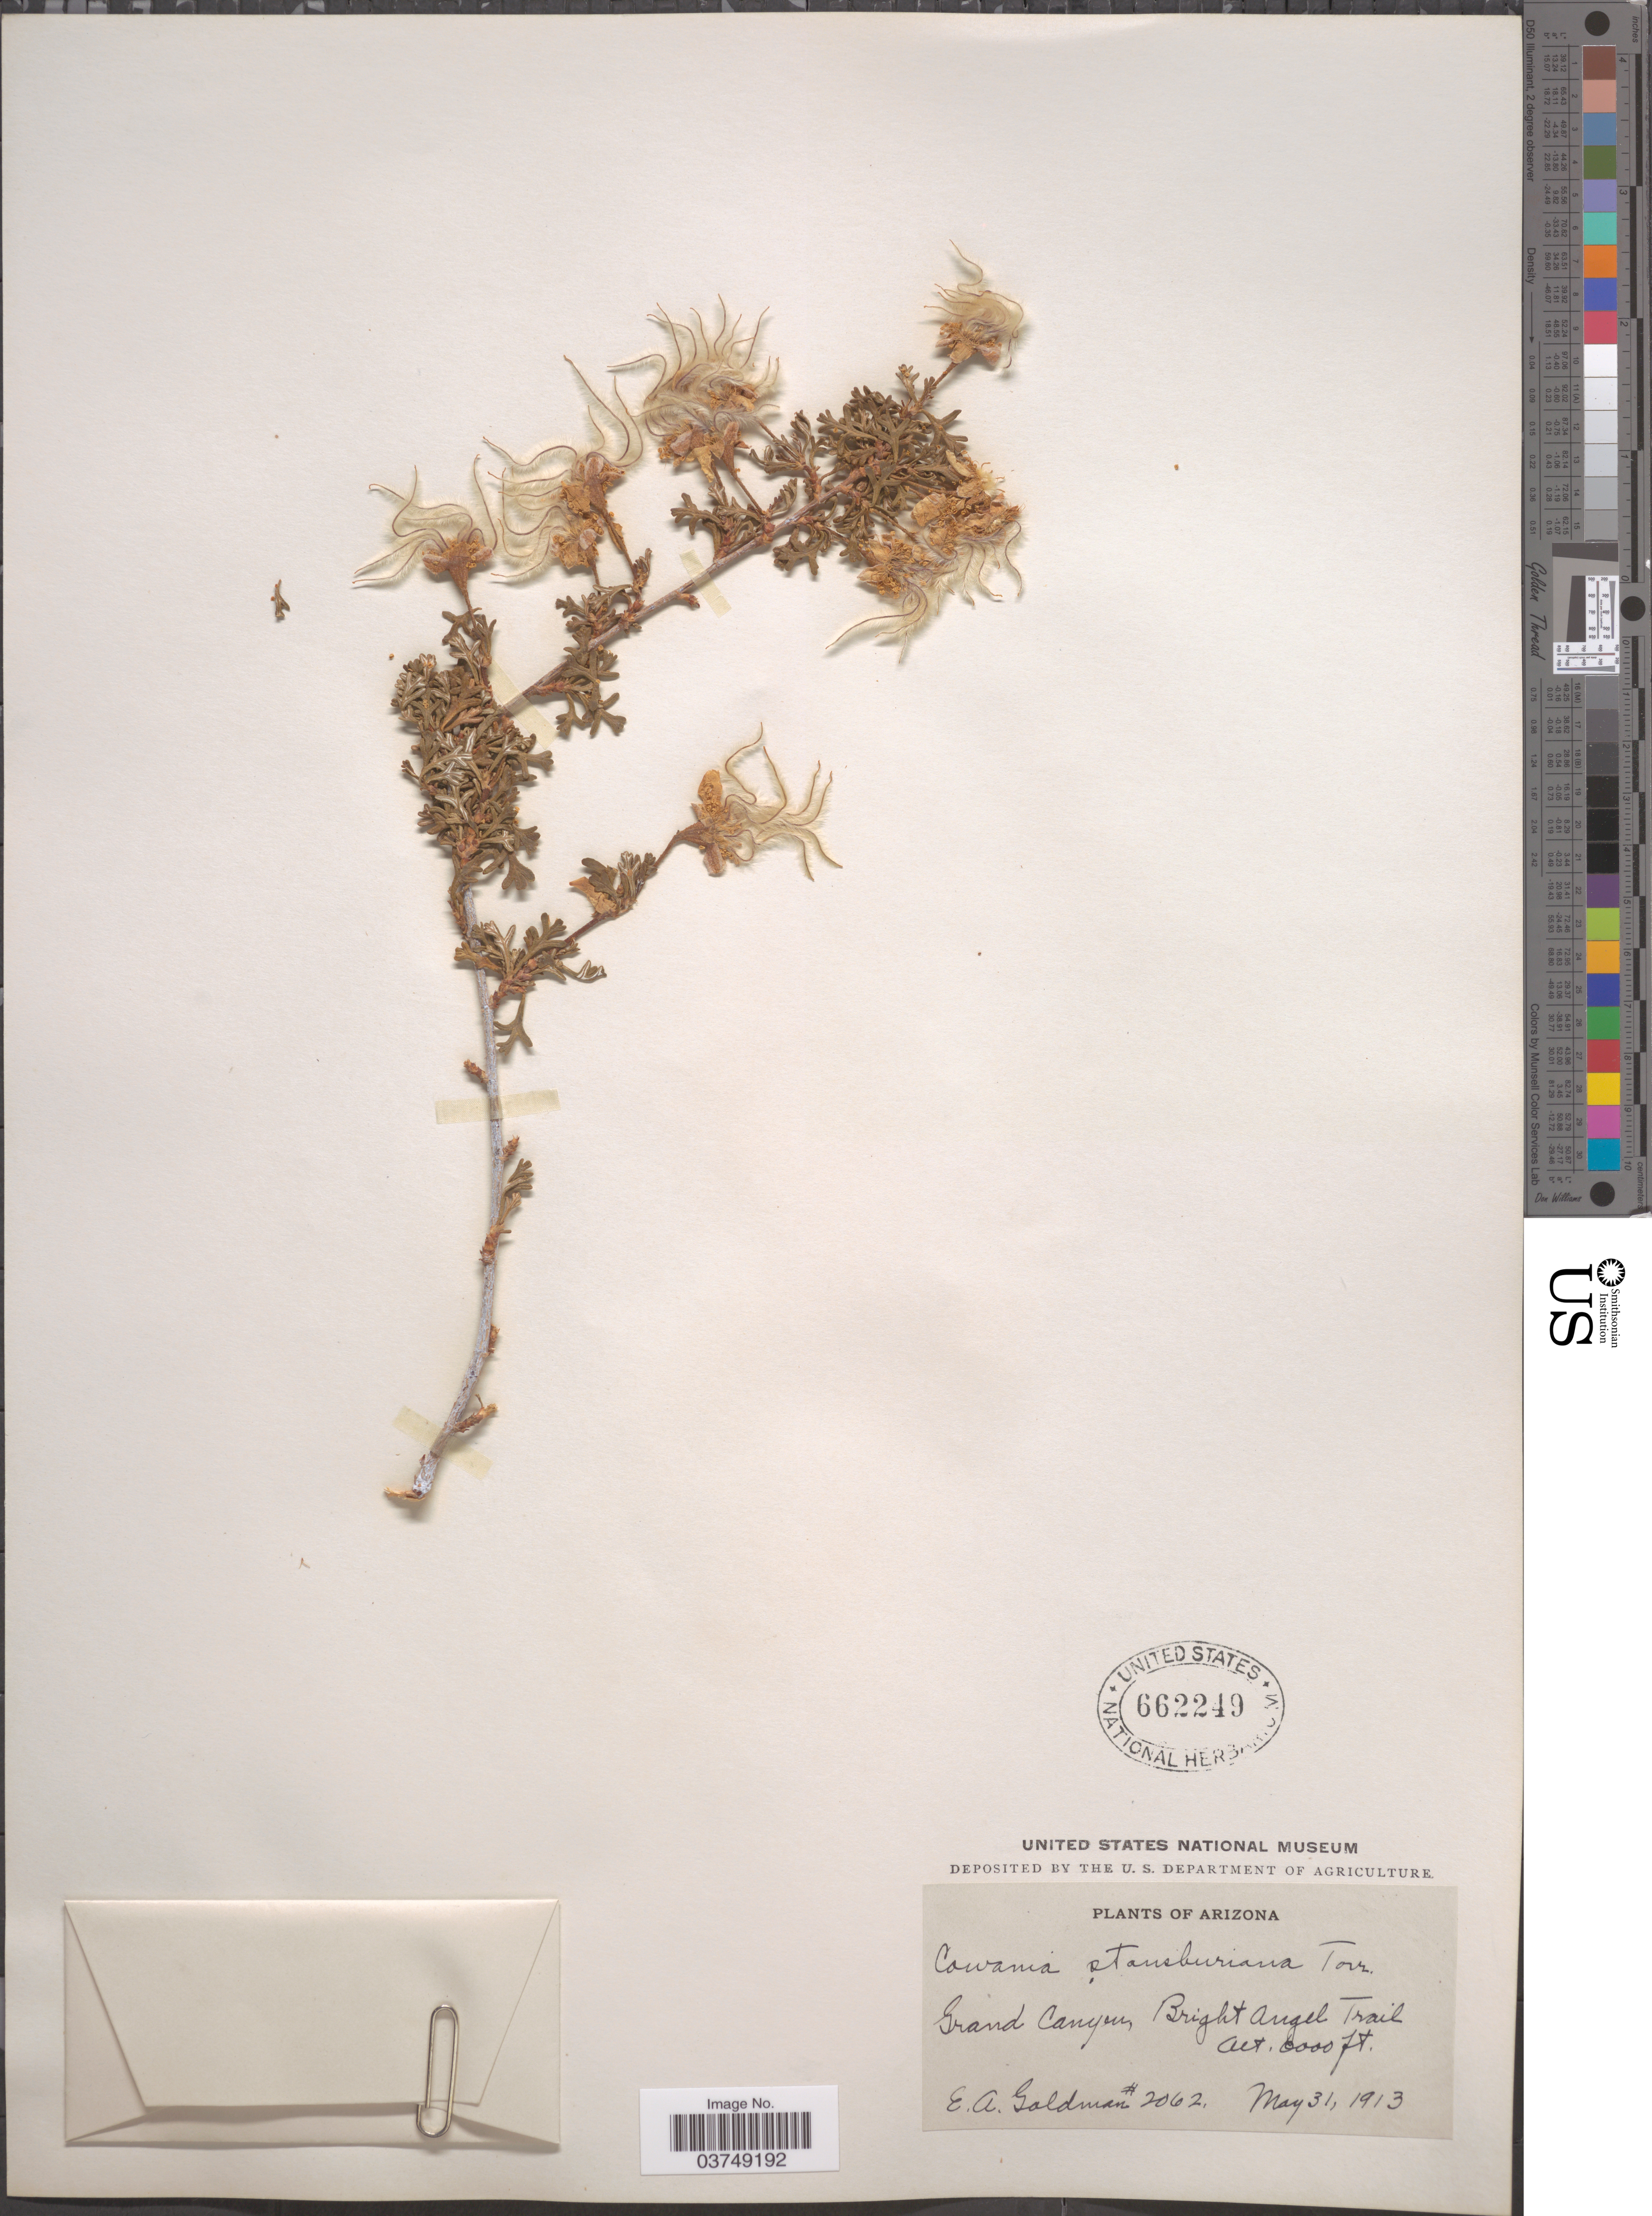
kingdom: Plantae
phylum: Tracheophyta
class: Magnoliopsida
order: Rosales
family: Rosaceae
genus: Purshia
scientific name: Purshia stansburyana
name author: (Torr.) Henrickson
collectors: E. A. Goldman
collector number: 2062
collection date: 1913-05-31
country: United States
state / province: Arizona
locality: Grand Canyon, Bright Angel Trail.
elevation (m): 1829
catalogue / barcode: US 662249